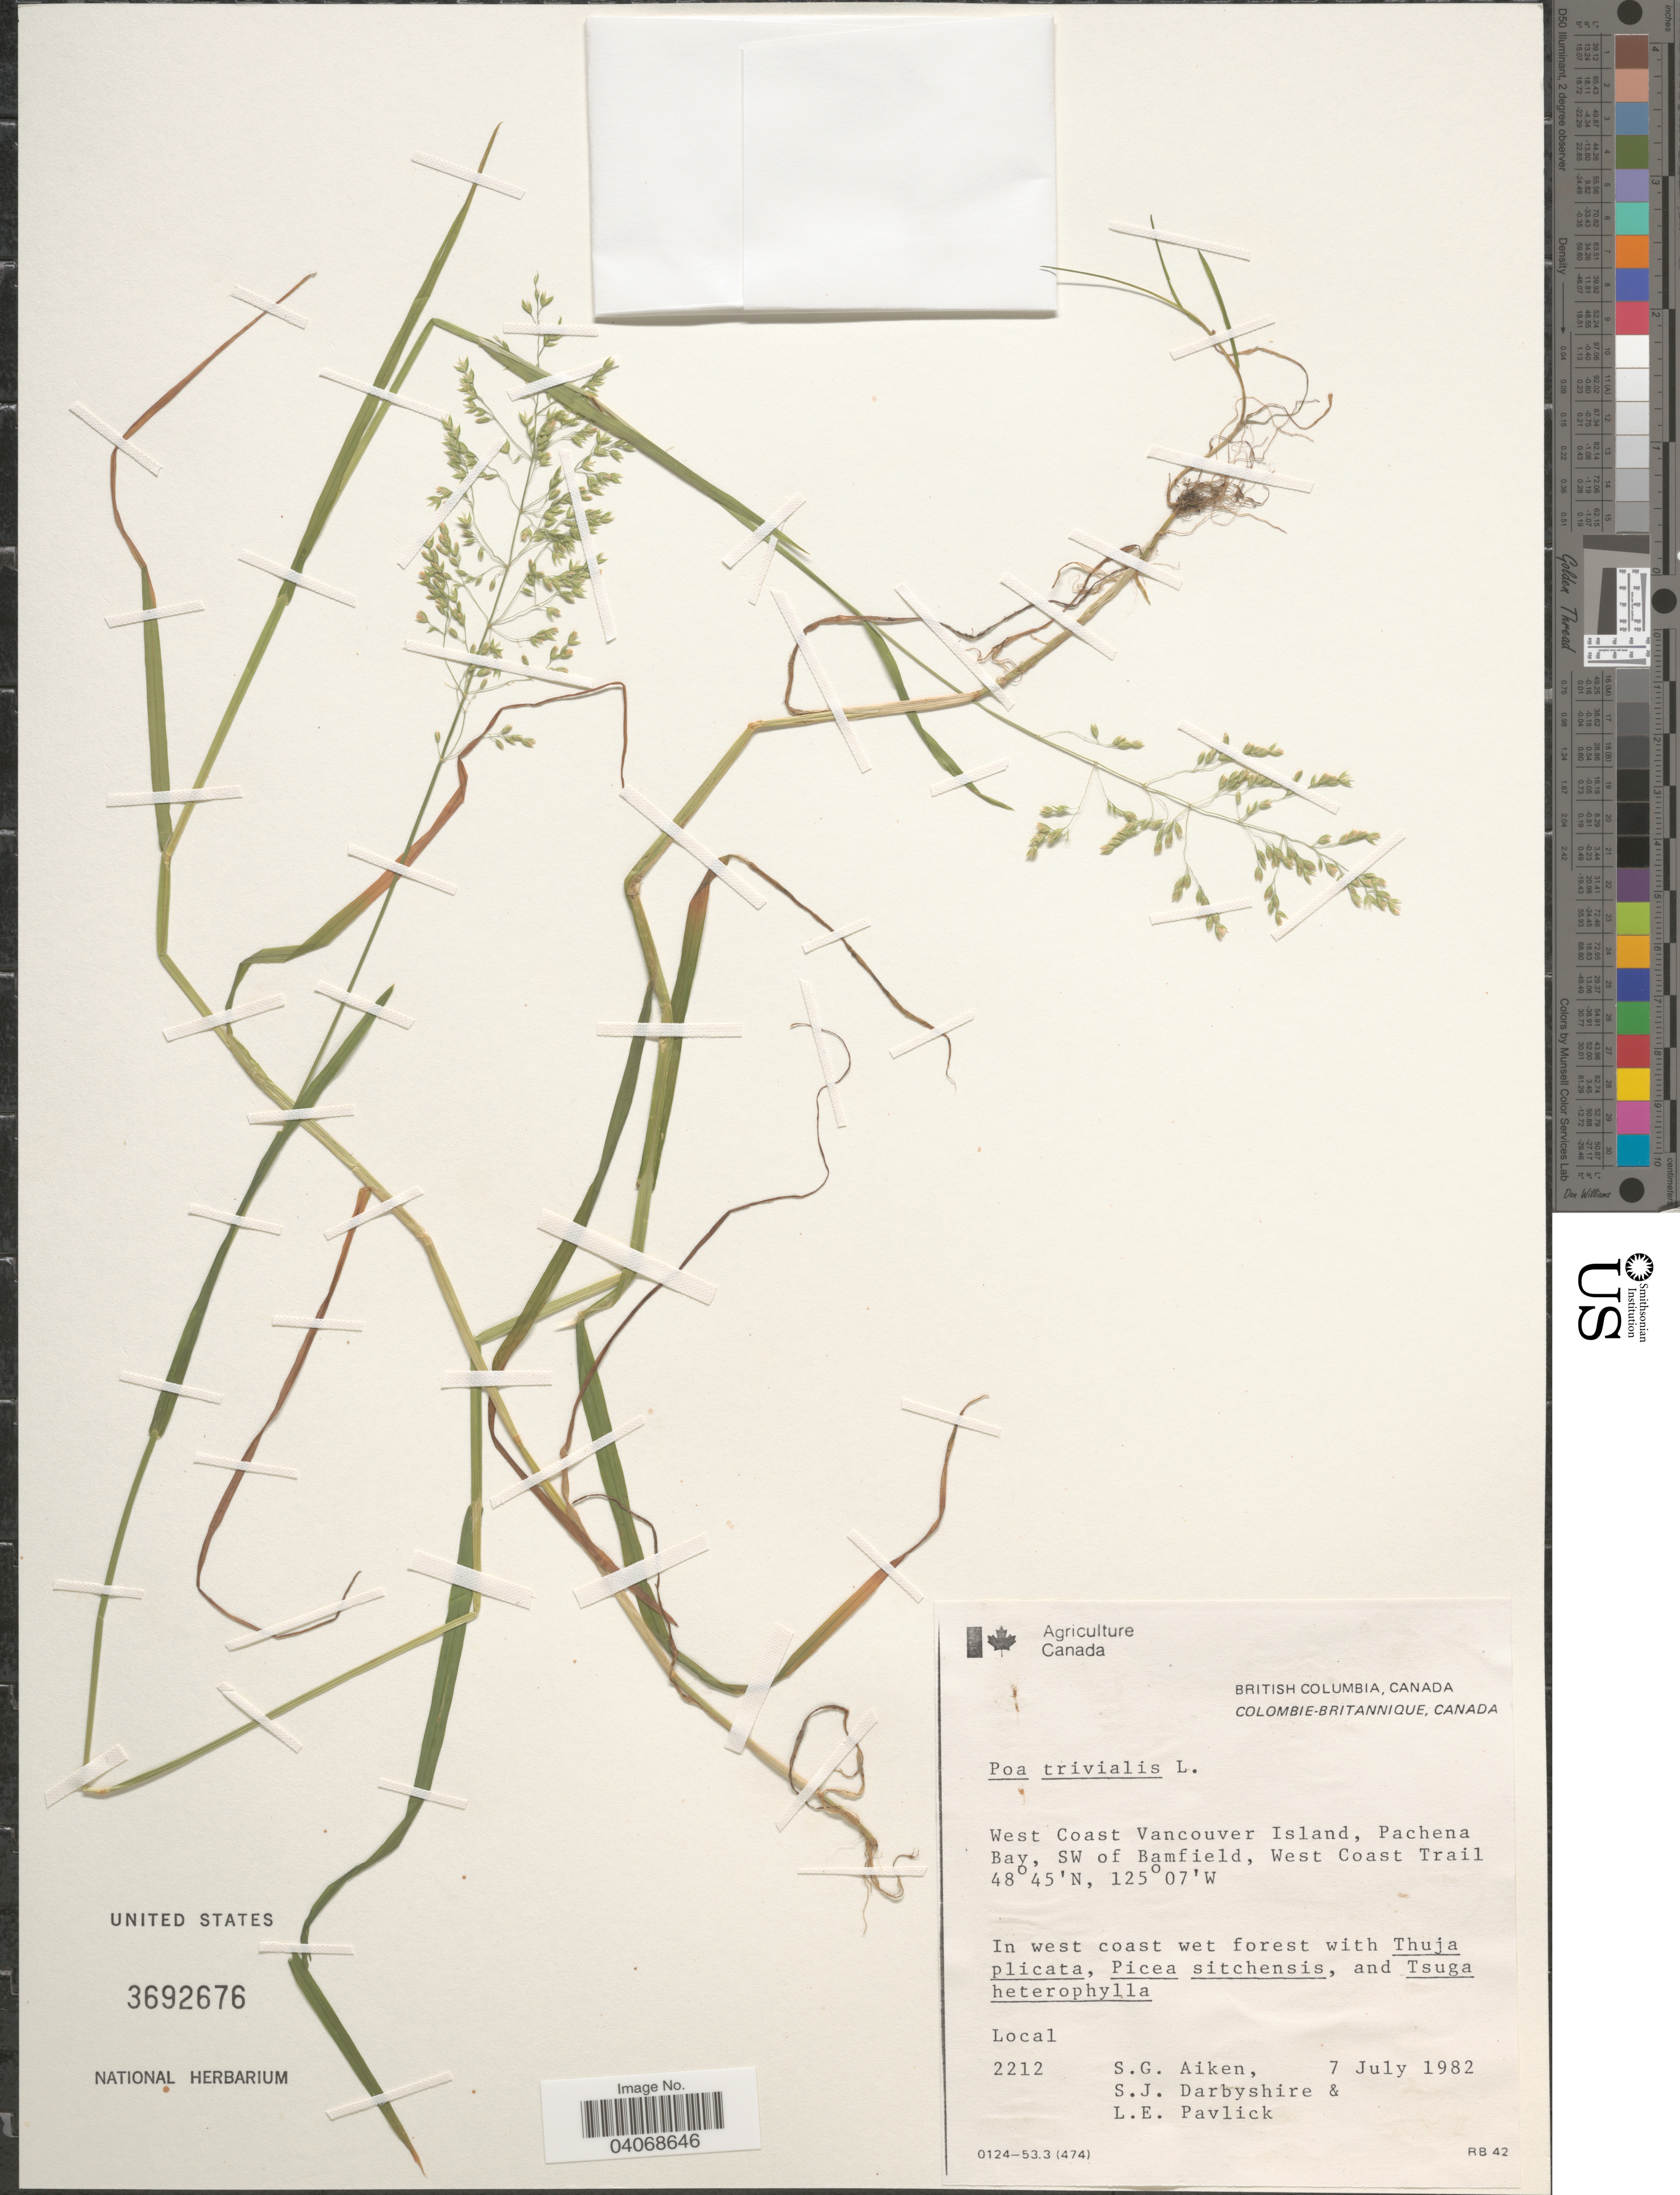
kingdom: Plantae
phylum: Tracheophyta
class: Liliopsida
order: Poales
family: Poaceae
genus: Poa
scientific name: Poa trivialis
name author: L.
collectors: S. G. Aiken, S. Darbyshire & L. Pavlick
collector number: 2212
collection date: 1982-07-07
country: Canada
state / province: British Columbia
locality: West Coast Vancouver Island, Pachena Bay, SW of Bamfield, West Coast Trail.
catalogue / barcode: US 3692676